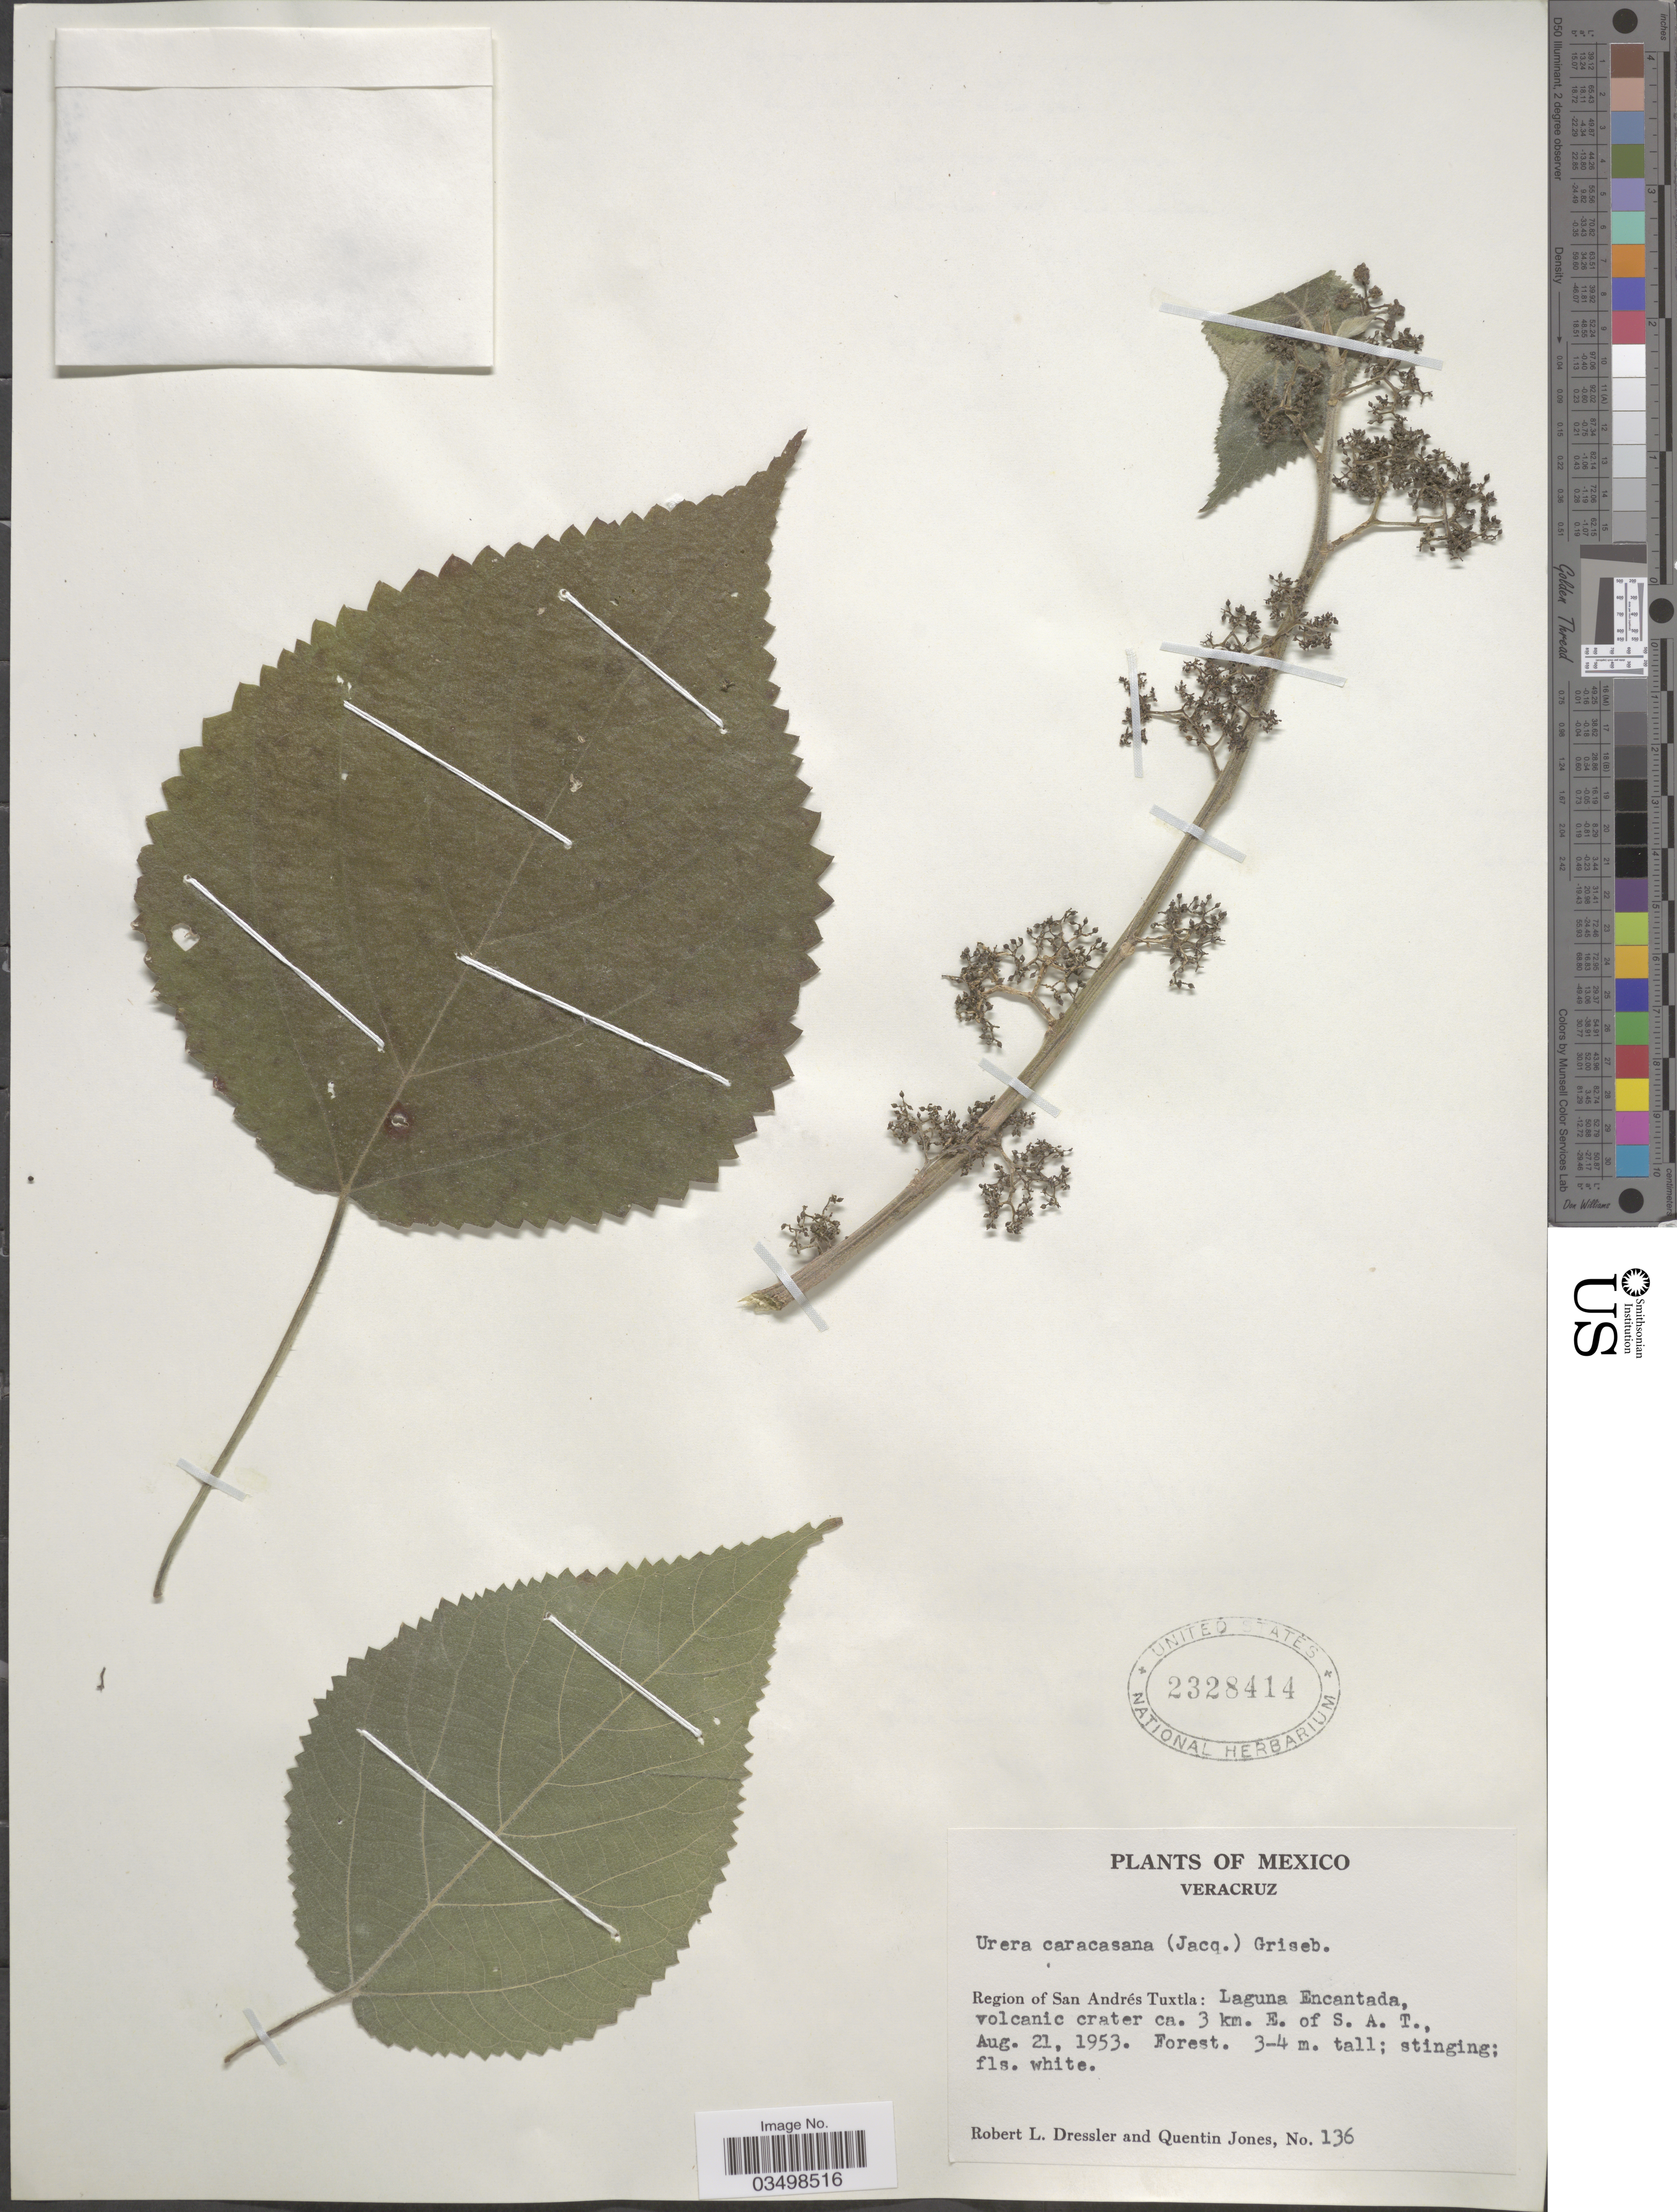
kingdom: Plantae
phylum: Tracheophyta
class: Magnoliopsida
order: Rosales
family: Urticaceae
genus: Urera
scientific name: Urera caracasana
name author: (Jacq.) Gaudich. ex Griseb.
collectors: R. Dressler & Q. Jones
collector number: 136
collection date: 1953-08-21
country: Mexico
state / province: Veracruz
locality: Veracruz. Region of San Andrés Tuxtla: Laguna Encantada, volcanic crater ca. 3 km. E. of S. A. T.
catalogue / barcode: US 2328414